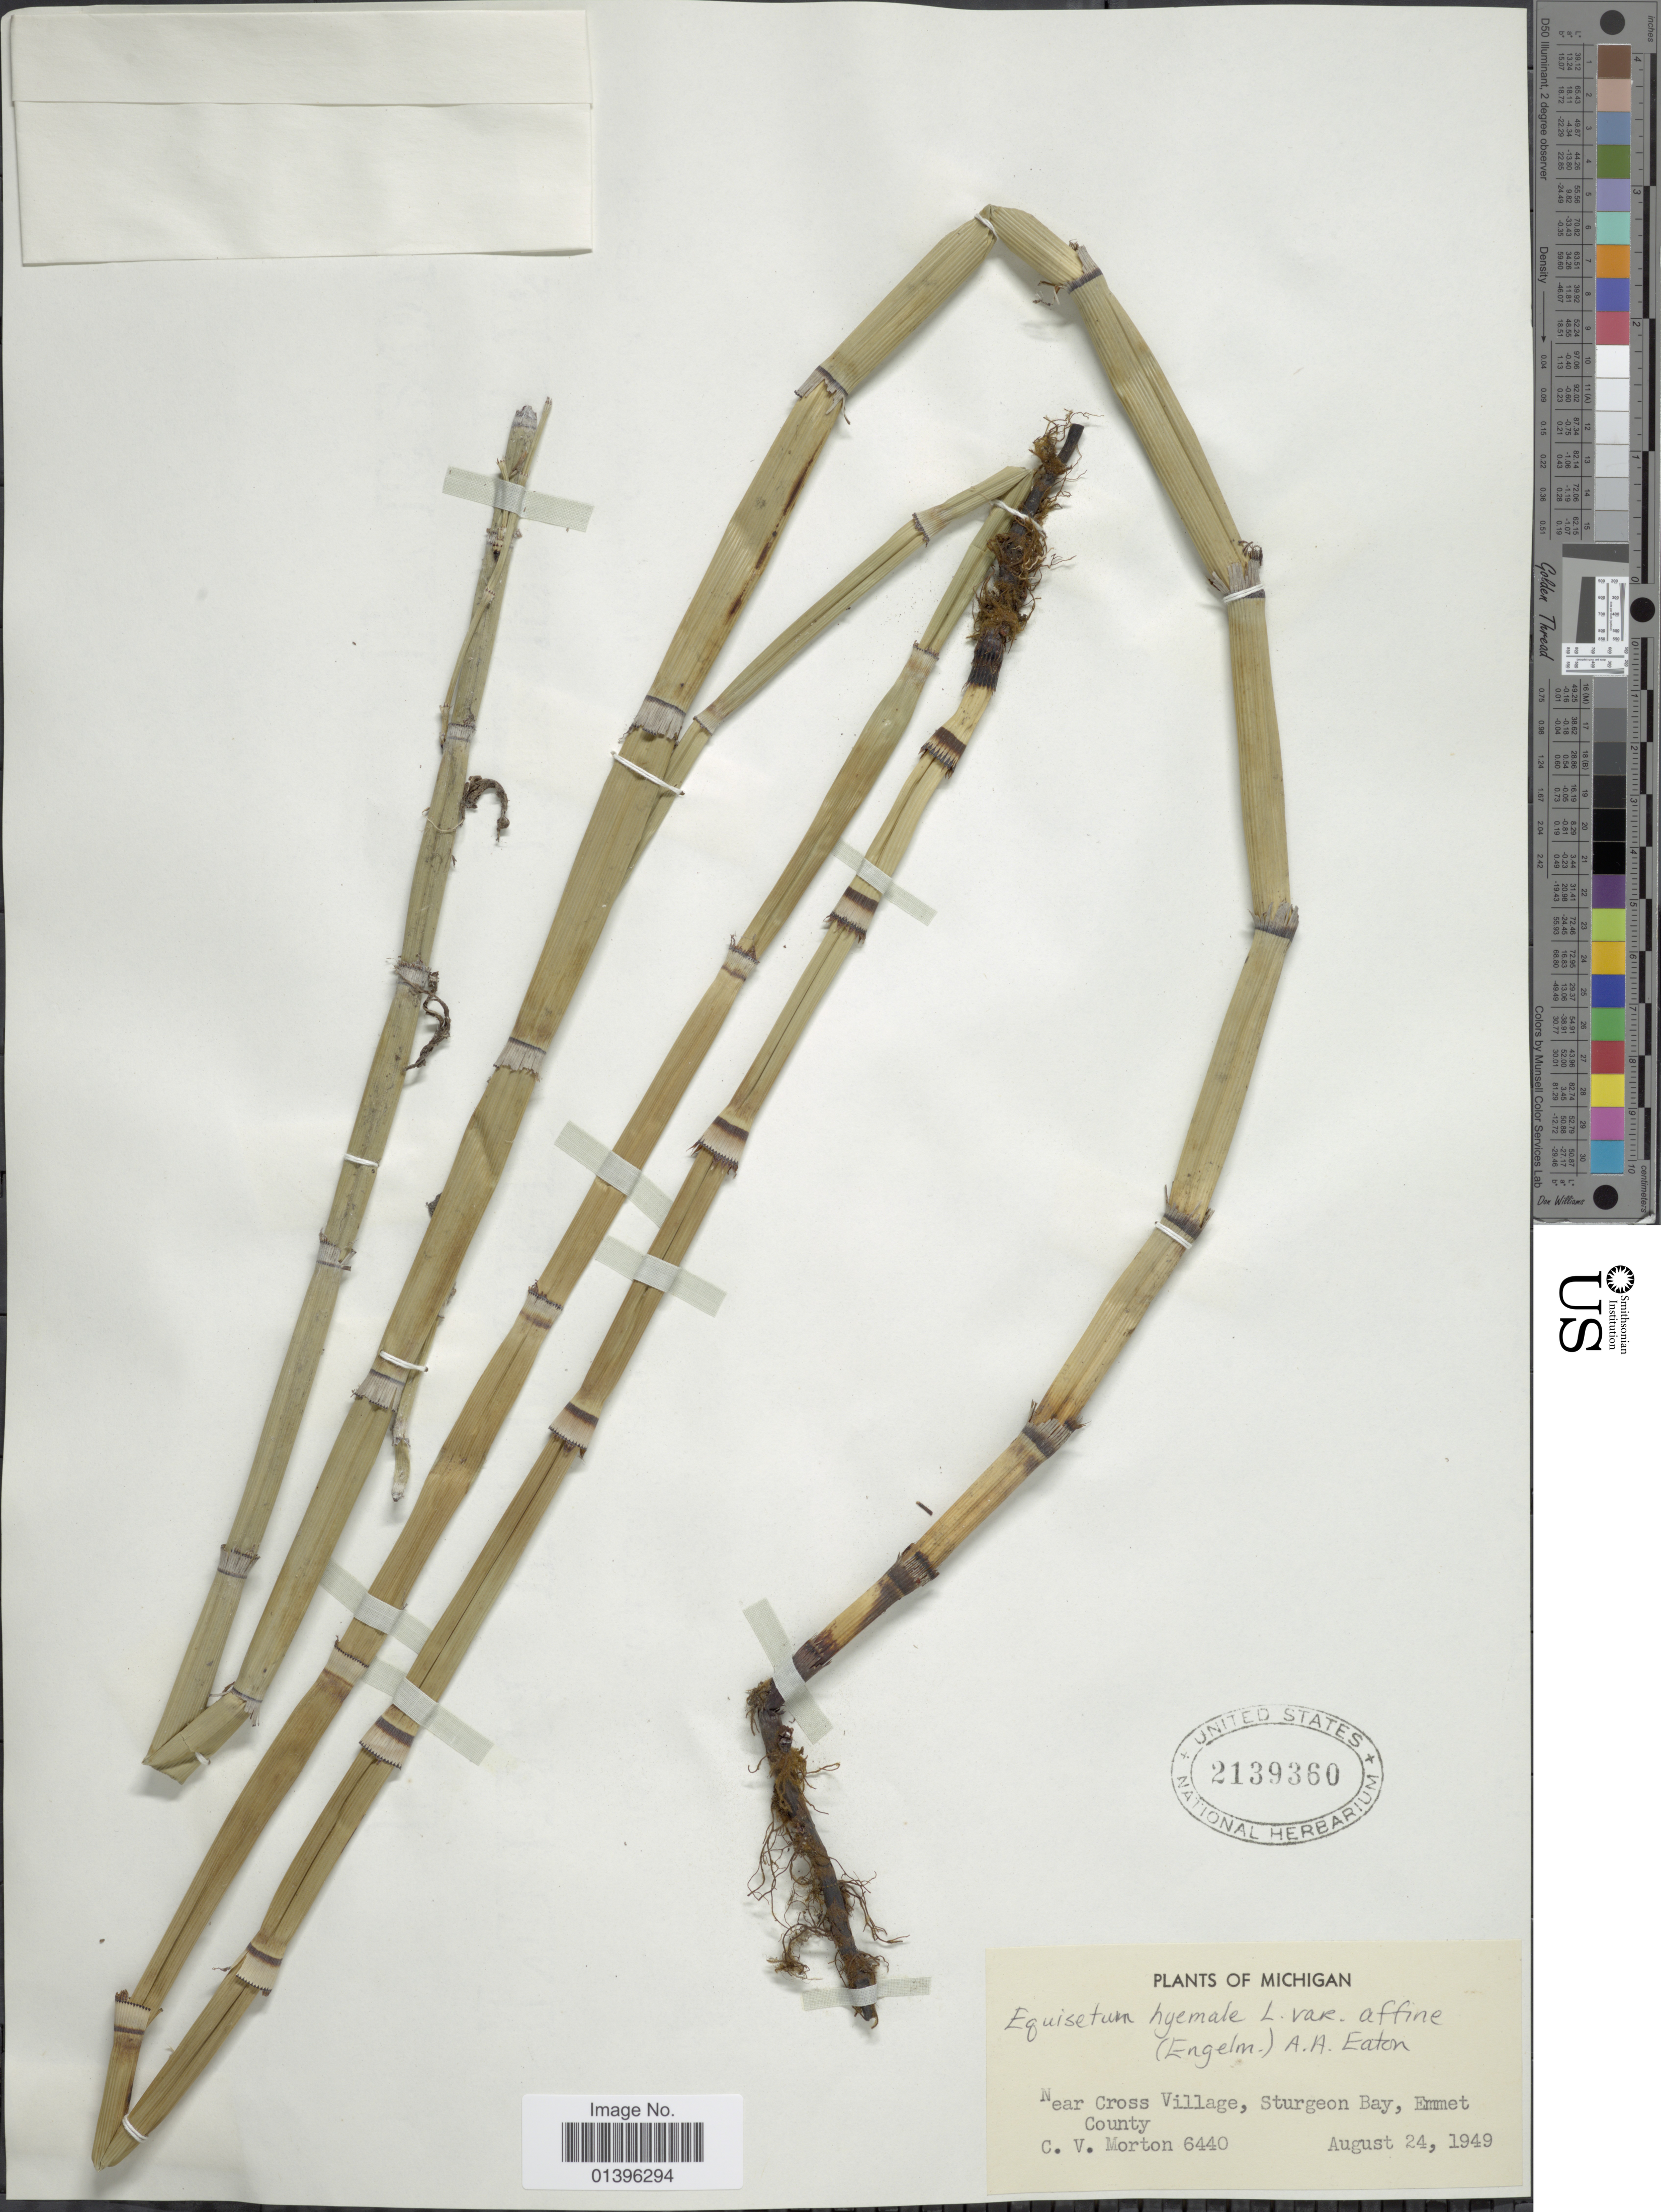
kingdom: Plantae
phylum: Tracheophyta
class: Polypodiopsida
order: Equisetales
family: Equisetaceae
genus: Equisetum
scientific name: Equisetum hyemale var. affine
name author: (Engelm.) A.A. Eaton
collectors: C. V. Morton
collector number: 6440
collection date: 1949-08-24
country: United States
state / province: Michigan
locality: Near Cross Village, Sturgeon Bay, Emmet County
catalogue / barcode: US 2139360